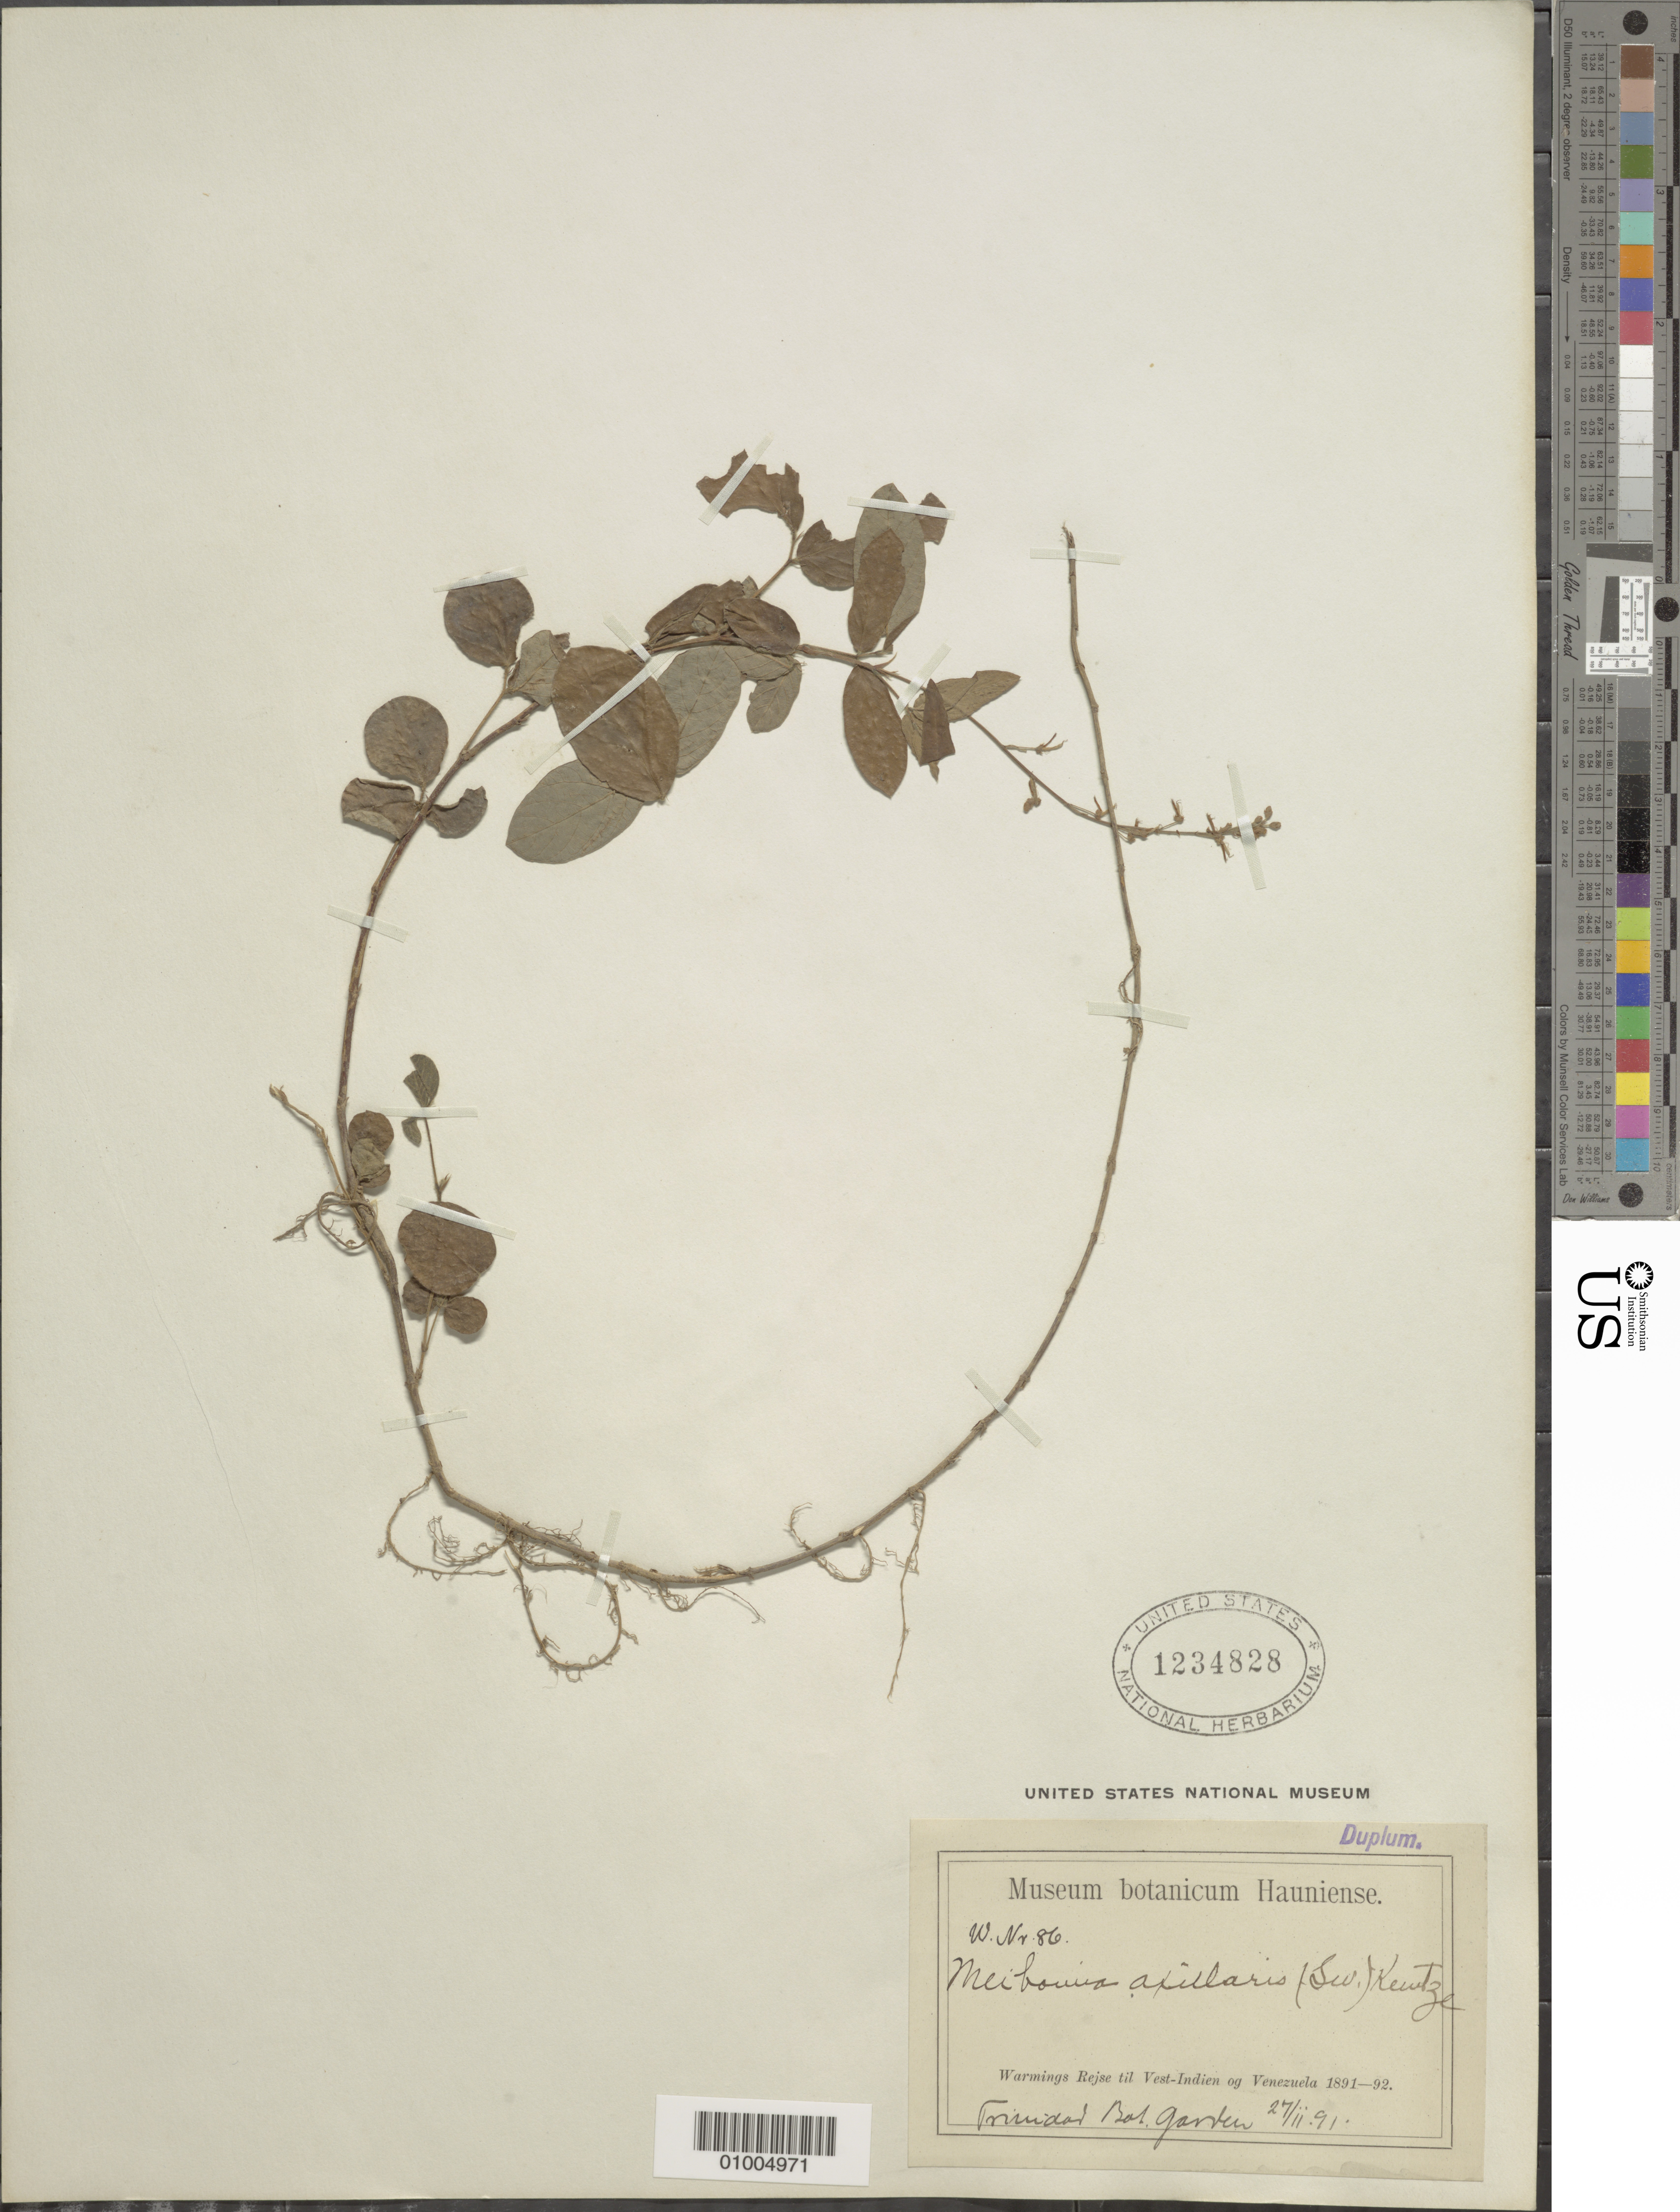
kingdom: Plantae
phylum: Tracheophyta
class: Magnoliopsida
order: Fabales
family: Fabaceae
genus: Desmodium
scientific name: Desmodium axillare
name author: (Sw.) DC.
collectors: ex Mus. Bot. Hauniense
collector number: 86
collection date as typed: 1891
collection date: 1891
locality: Warmings Rejse til Vest-Indien og Venezuela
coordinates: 0 N, 0 E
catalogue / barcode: US 1234828